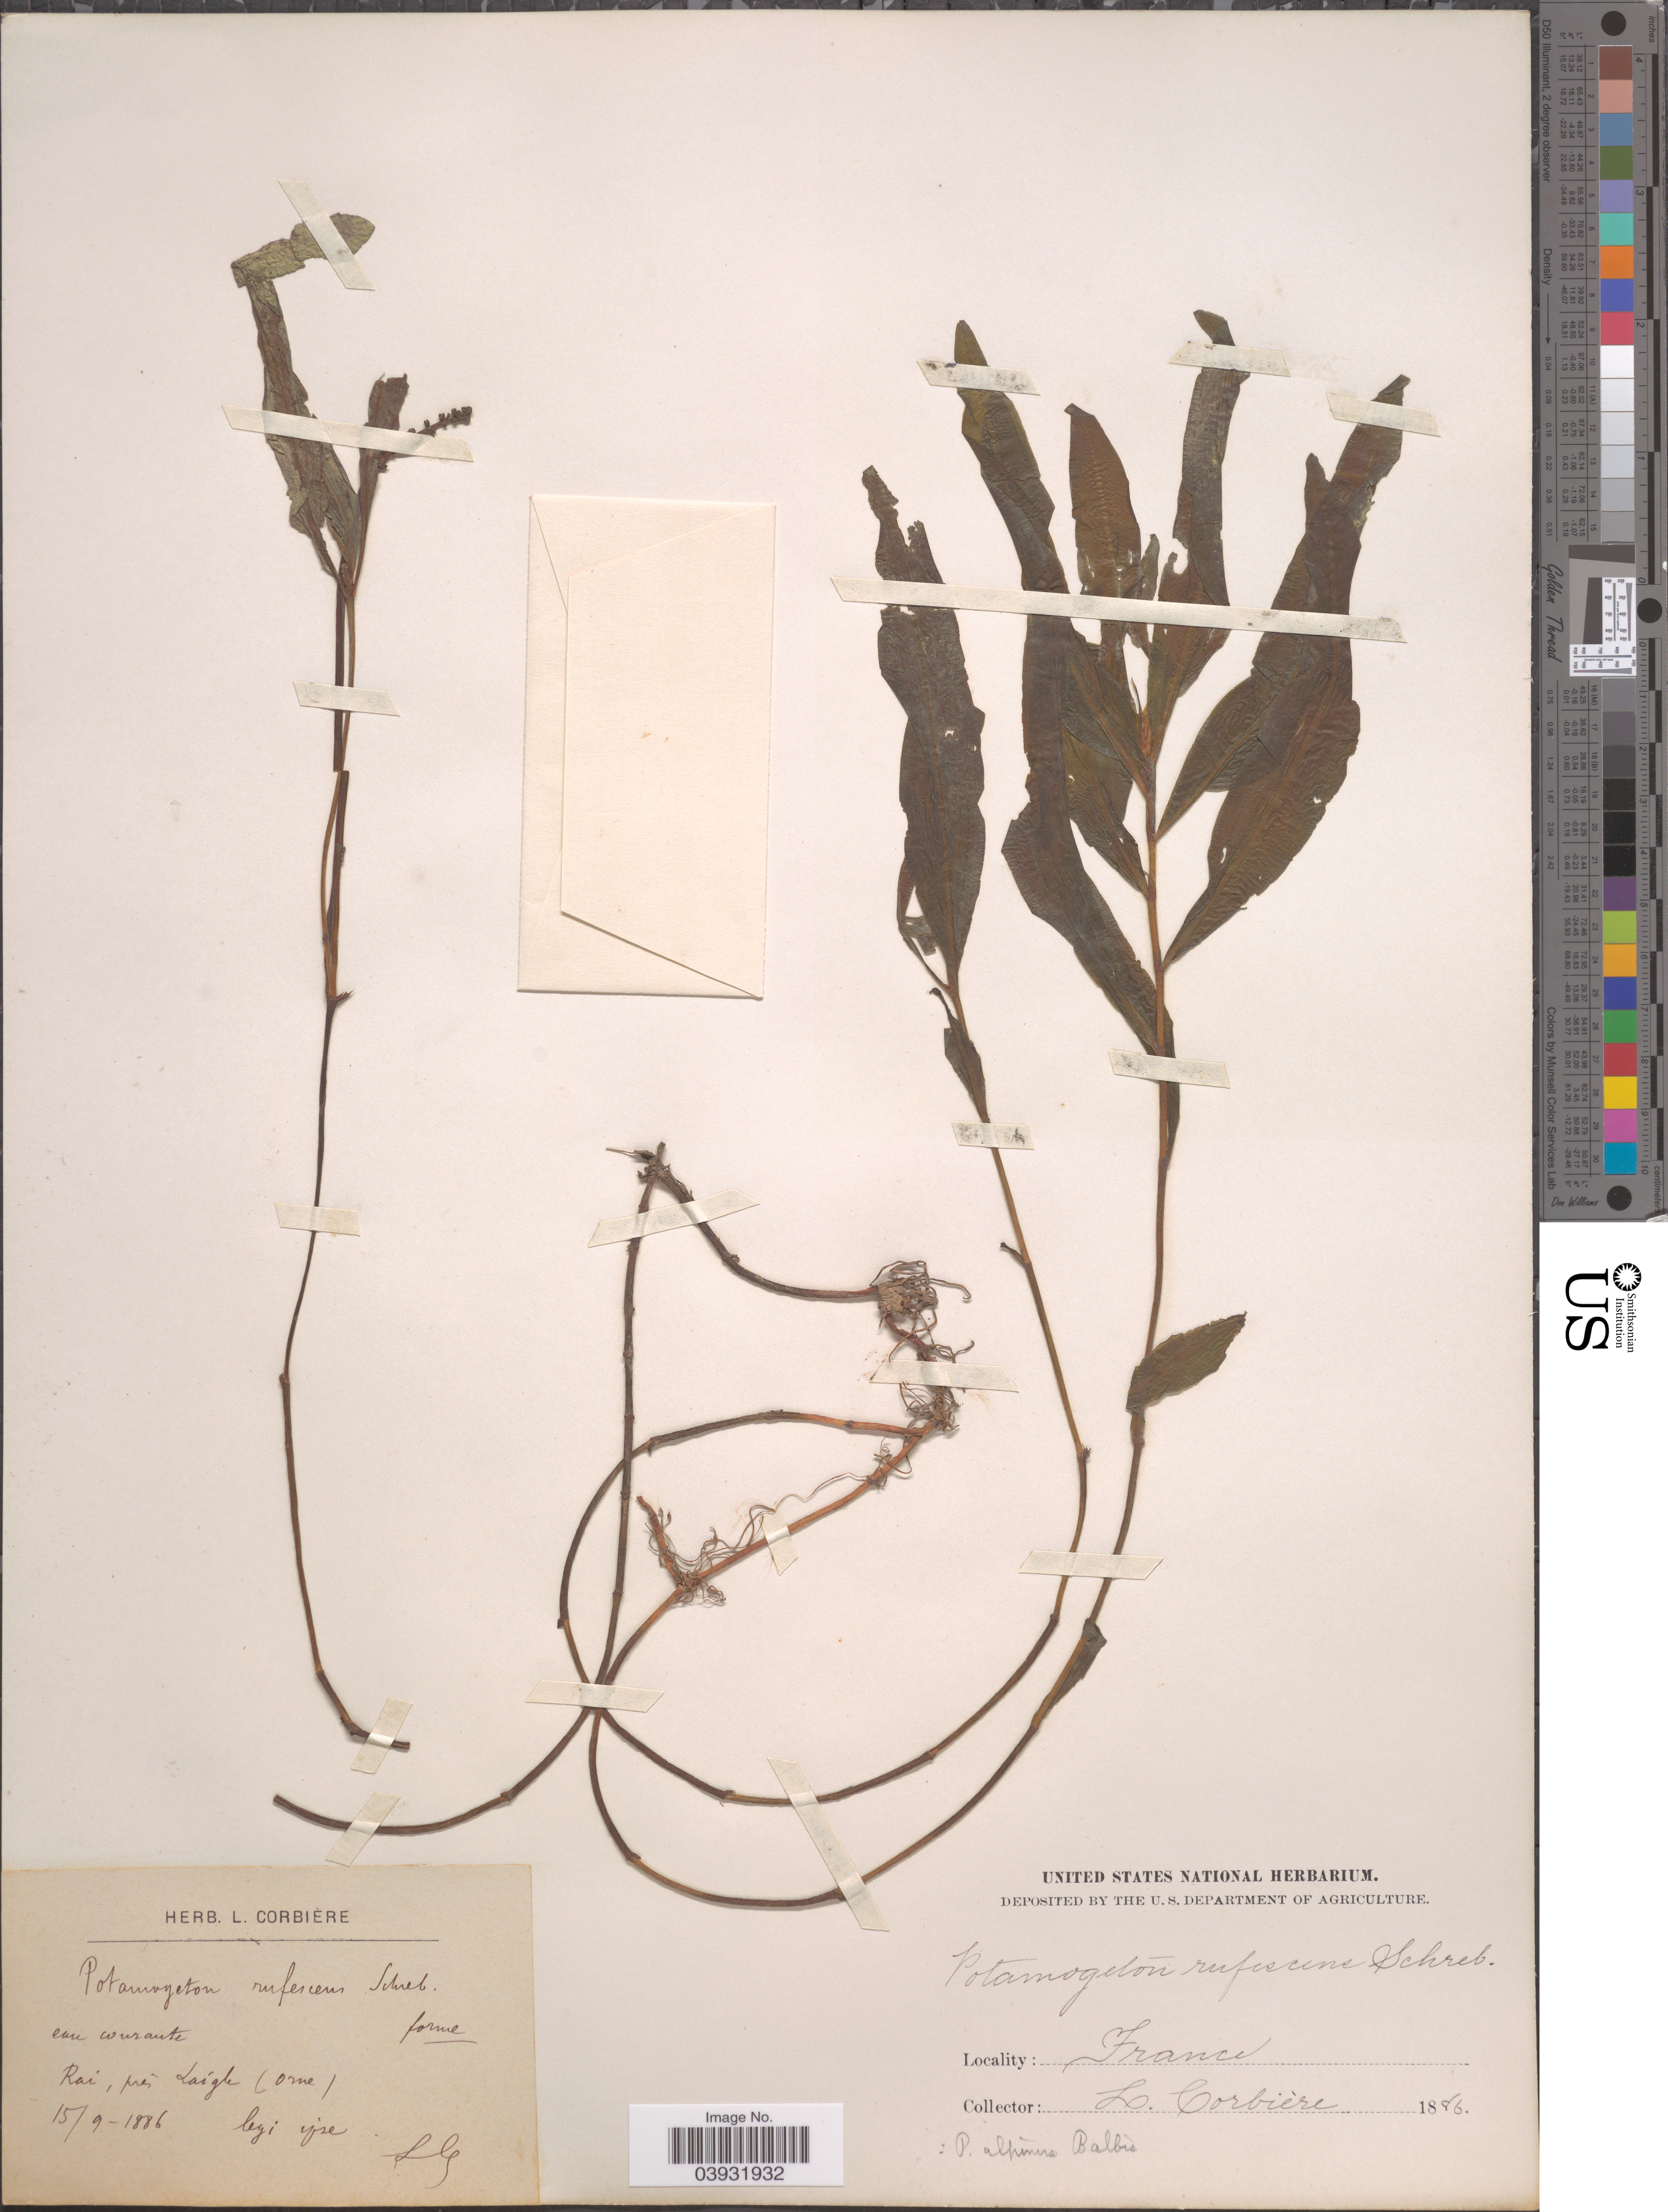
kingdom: Plantae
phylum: Tracheophyta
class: Liliopsida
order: Alismatales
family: Potamogetonaceae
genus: Potamogeton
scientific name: Potamogeton alpinus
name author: Balb.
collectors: L. Corbière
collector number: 89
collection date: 1886-09-15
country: France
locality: Rai, prés Laígh (Orne).